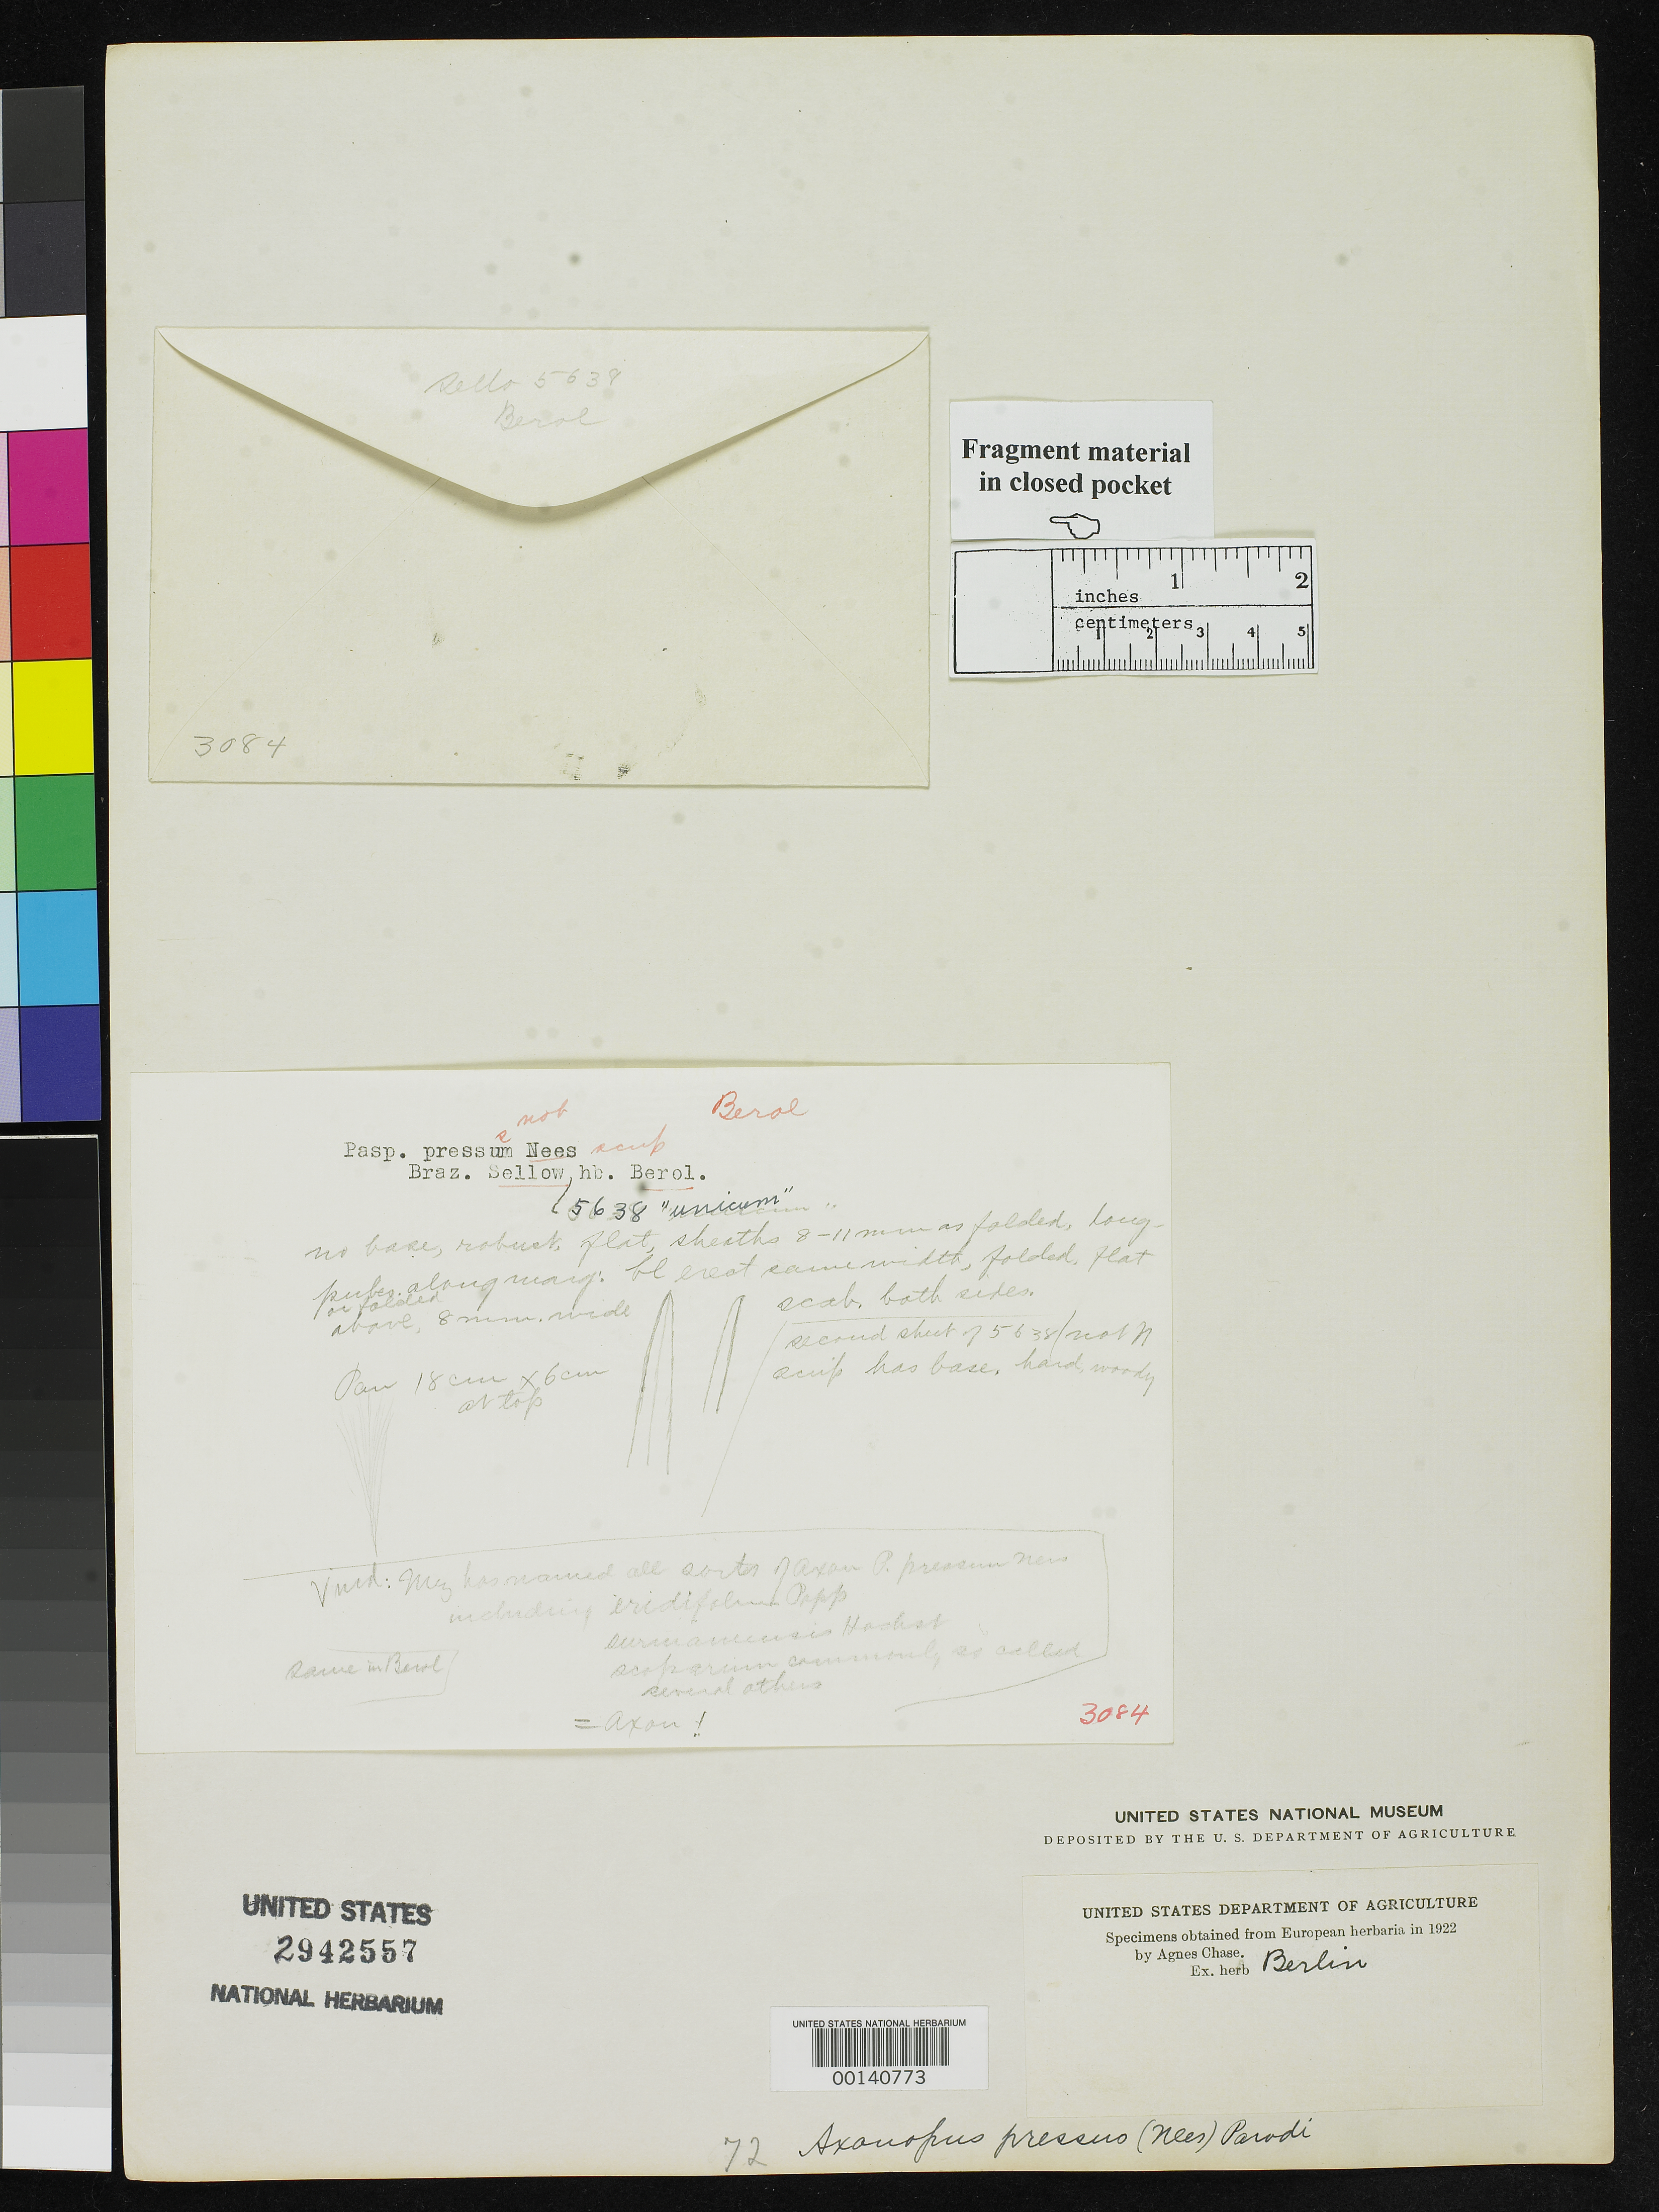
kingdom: Plantae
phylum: Tracheophyta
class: Liliopsida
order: Poales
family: Poaceae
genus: Paspalum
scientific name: Paspalum pressum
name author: Nees ex Steud.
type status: Type Fragment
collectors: F. Sellow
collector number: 5638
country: Brazil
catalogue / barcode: US 2942557